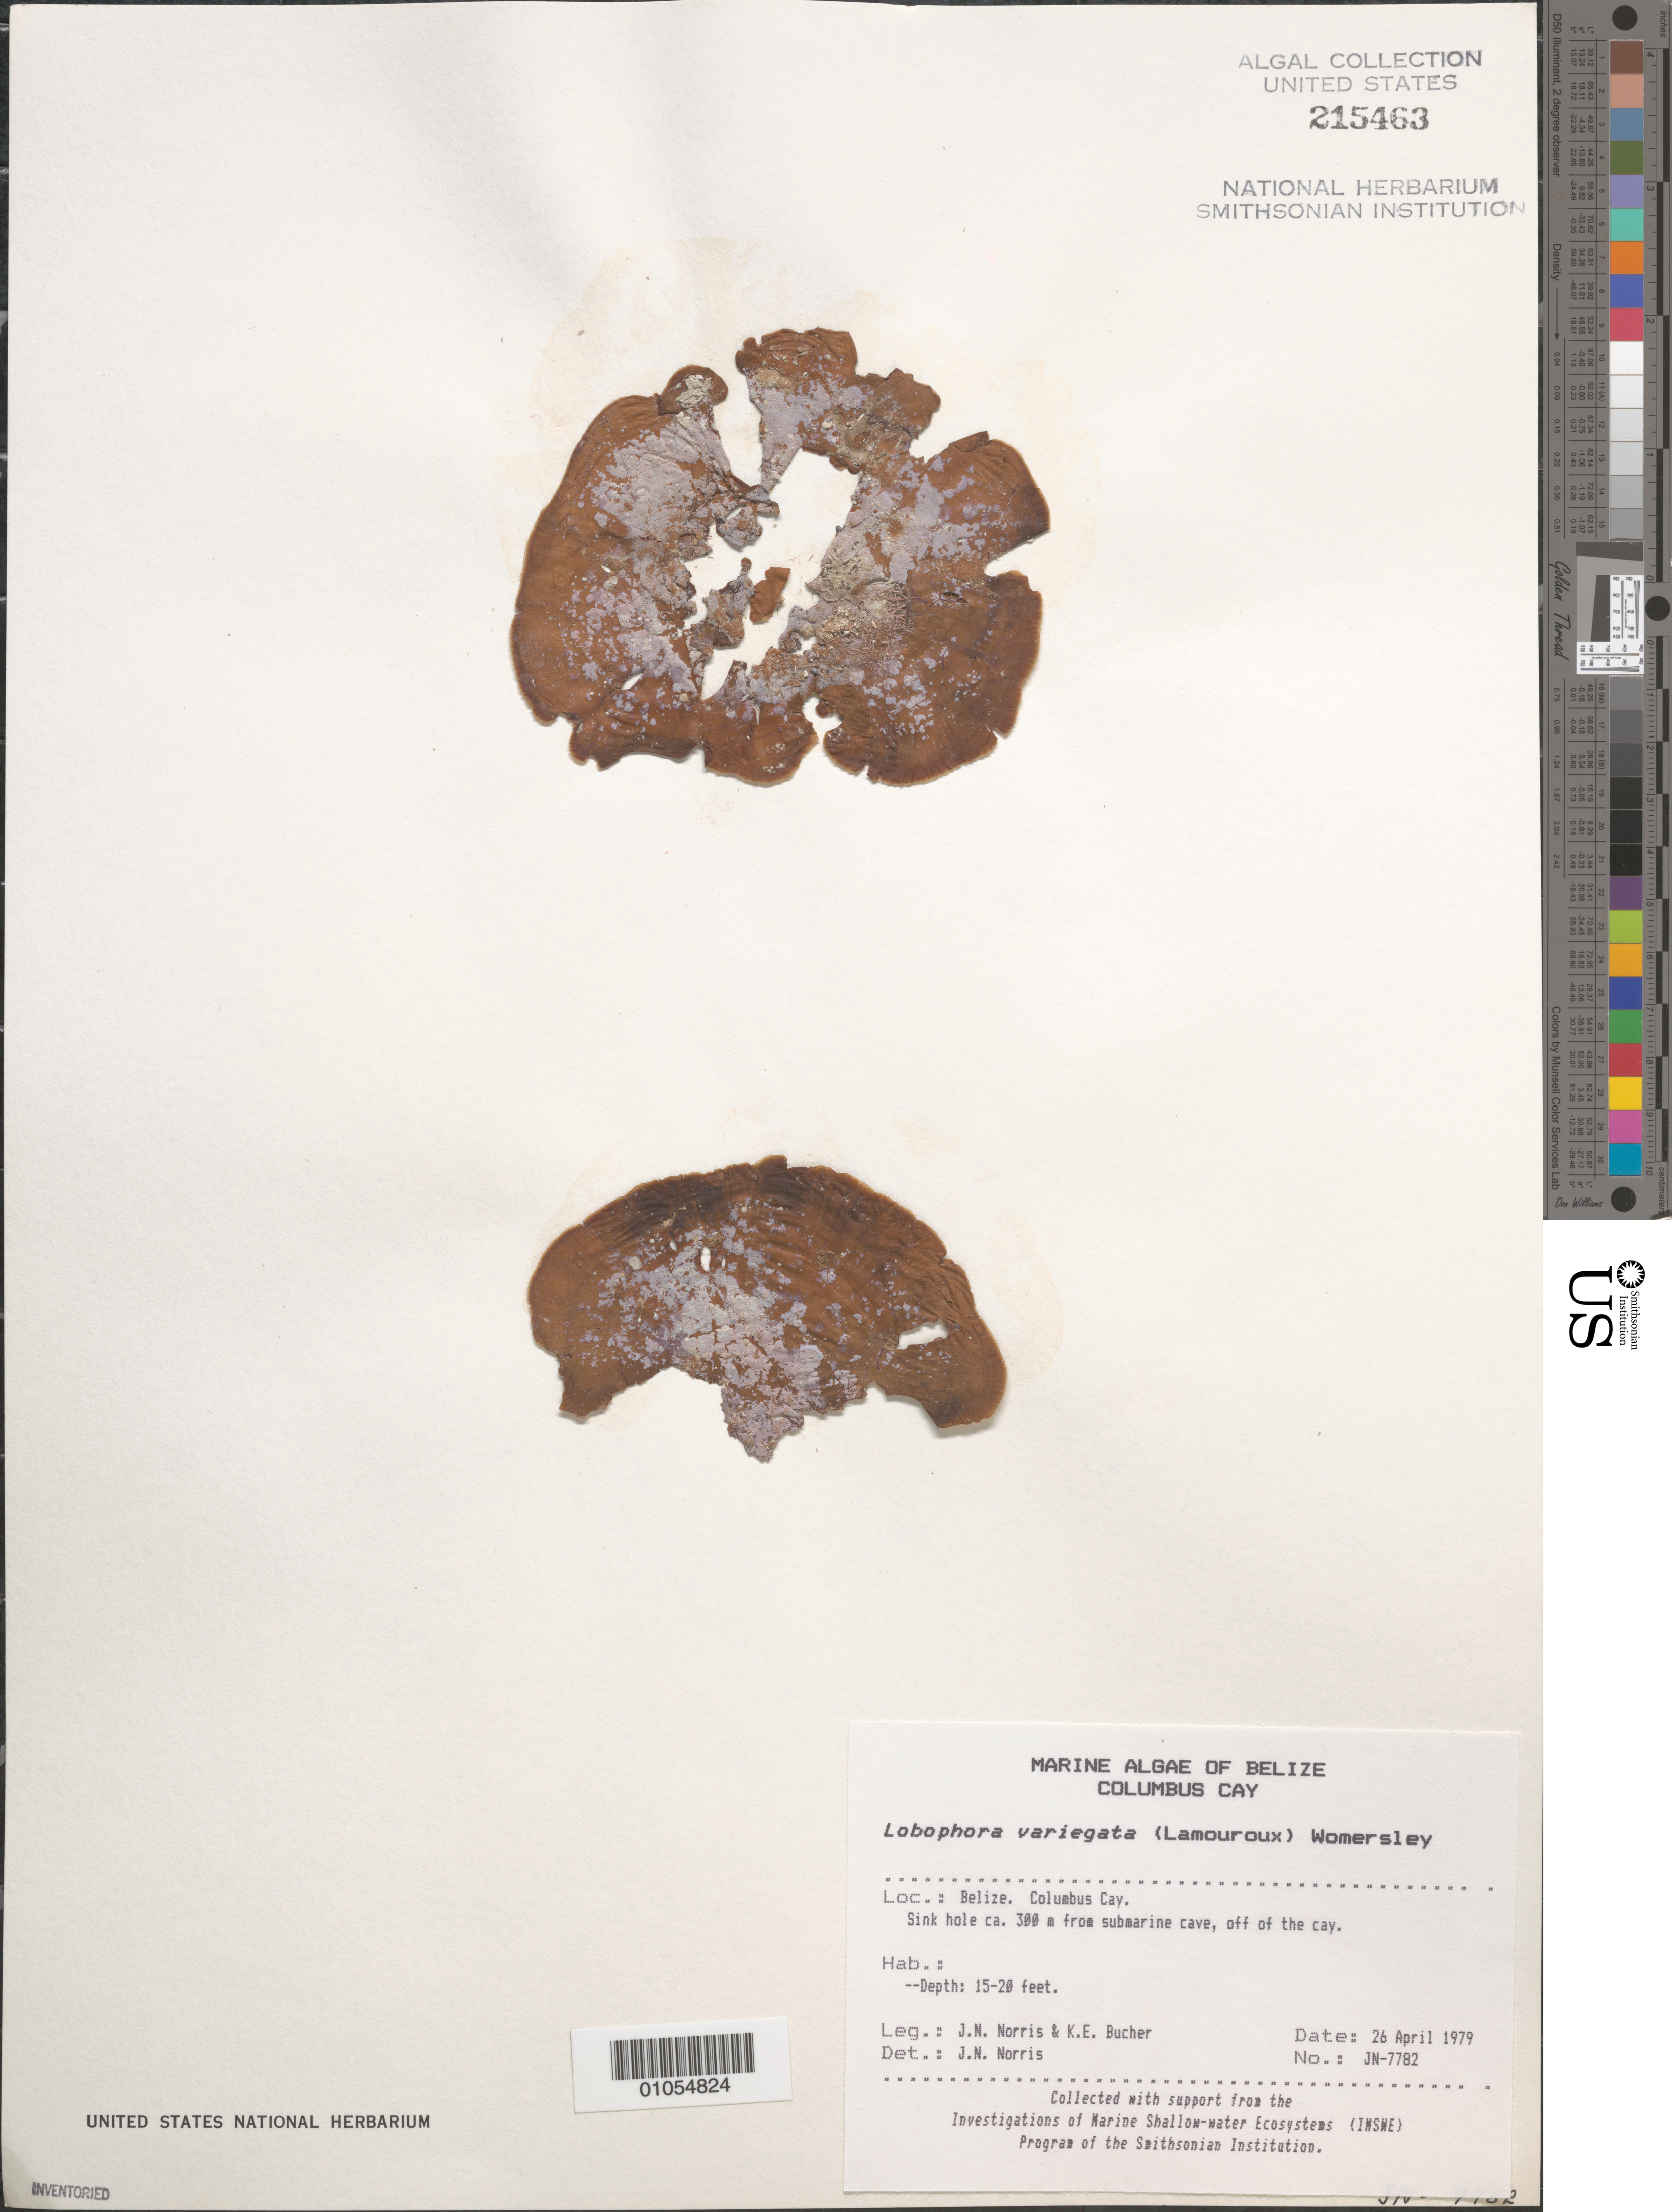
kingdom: Chromista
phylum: Ochrophyta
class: Phaeophyceae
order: Dictyotales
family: Dictyotaceae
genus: Lobophora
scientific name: Lobophora variegata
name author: (J.V.Lamouroux) Womersley & E.C. Oliveira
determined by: Norris, James N.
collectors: J. N. Norris & K. E. Bucher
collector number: JN-7782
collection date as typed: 26 Apr 1979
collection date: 1979-04-26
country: Belize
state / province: Stann Creek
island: Columbus Cay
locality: Sink hole ca. 300 m from submarine cave, off of the cay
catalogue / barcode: US 215463